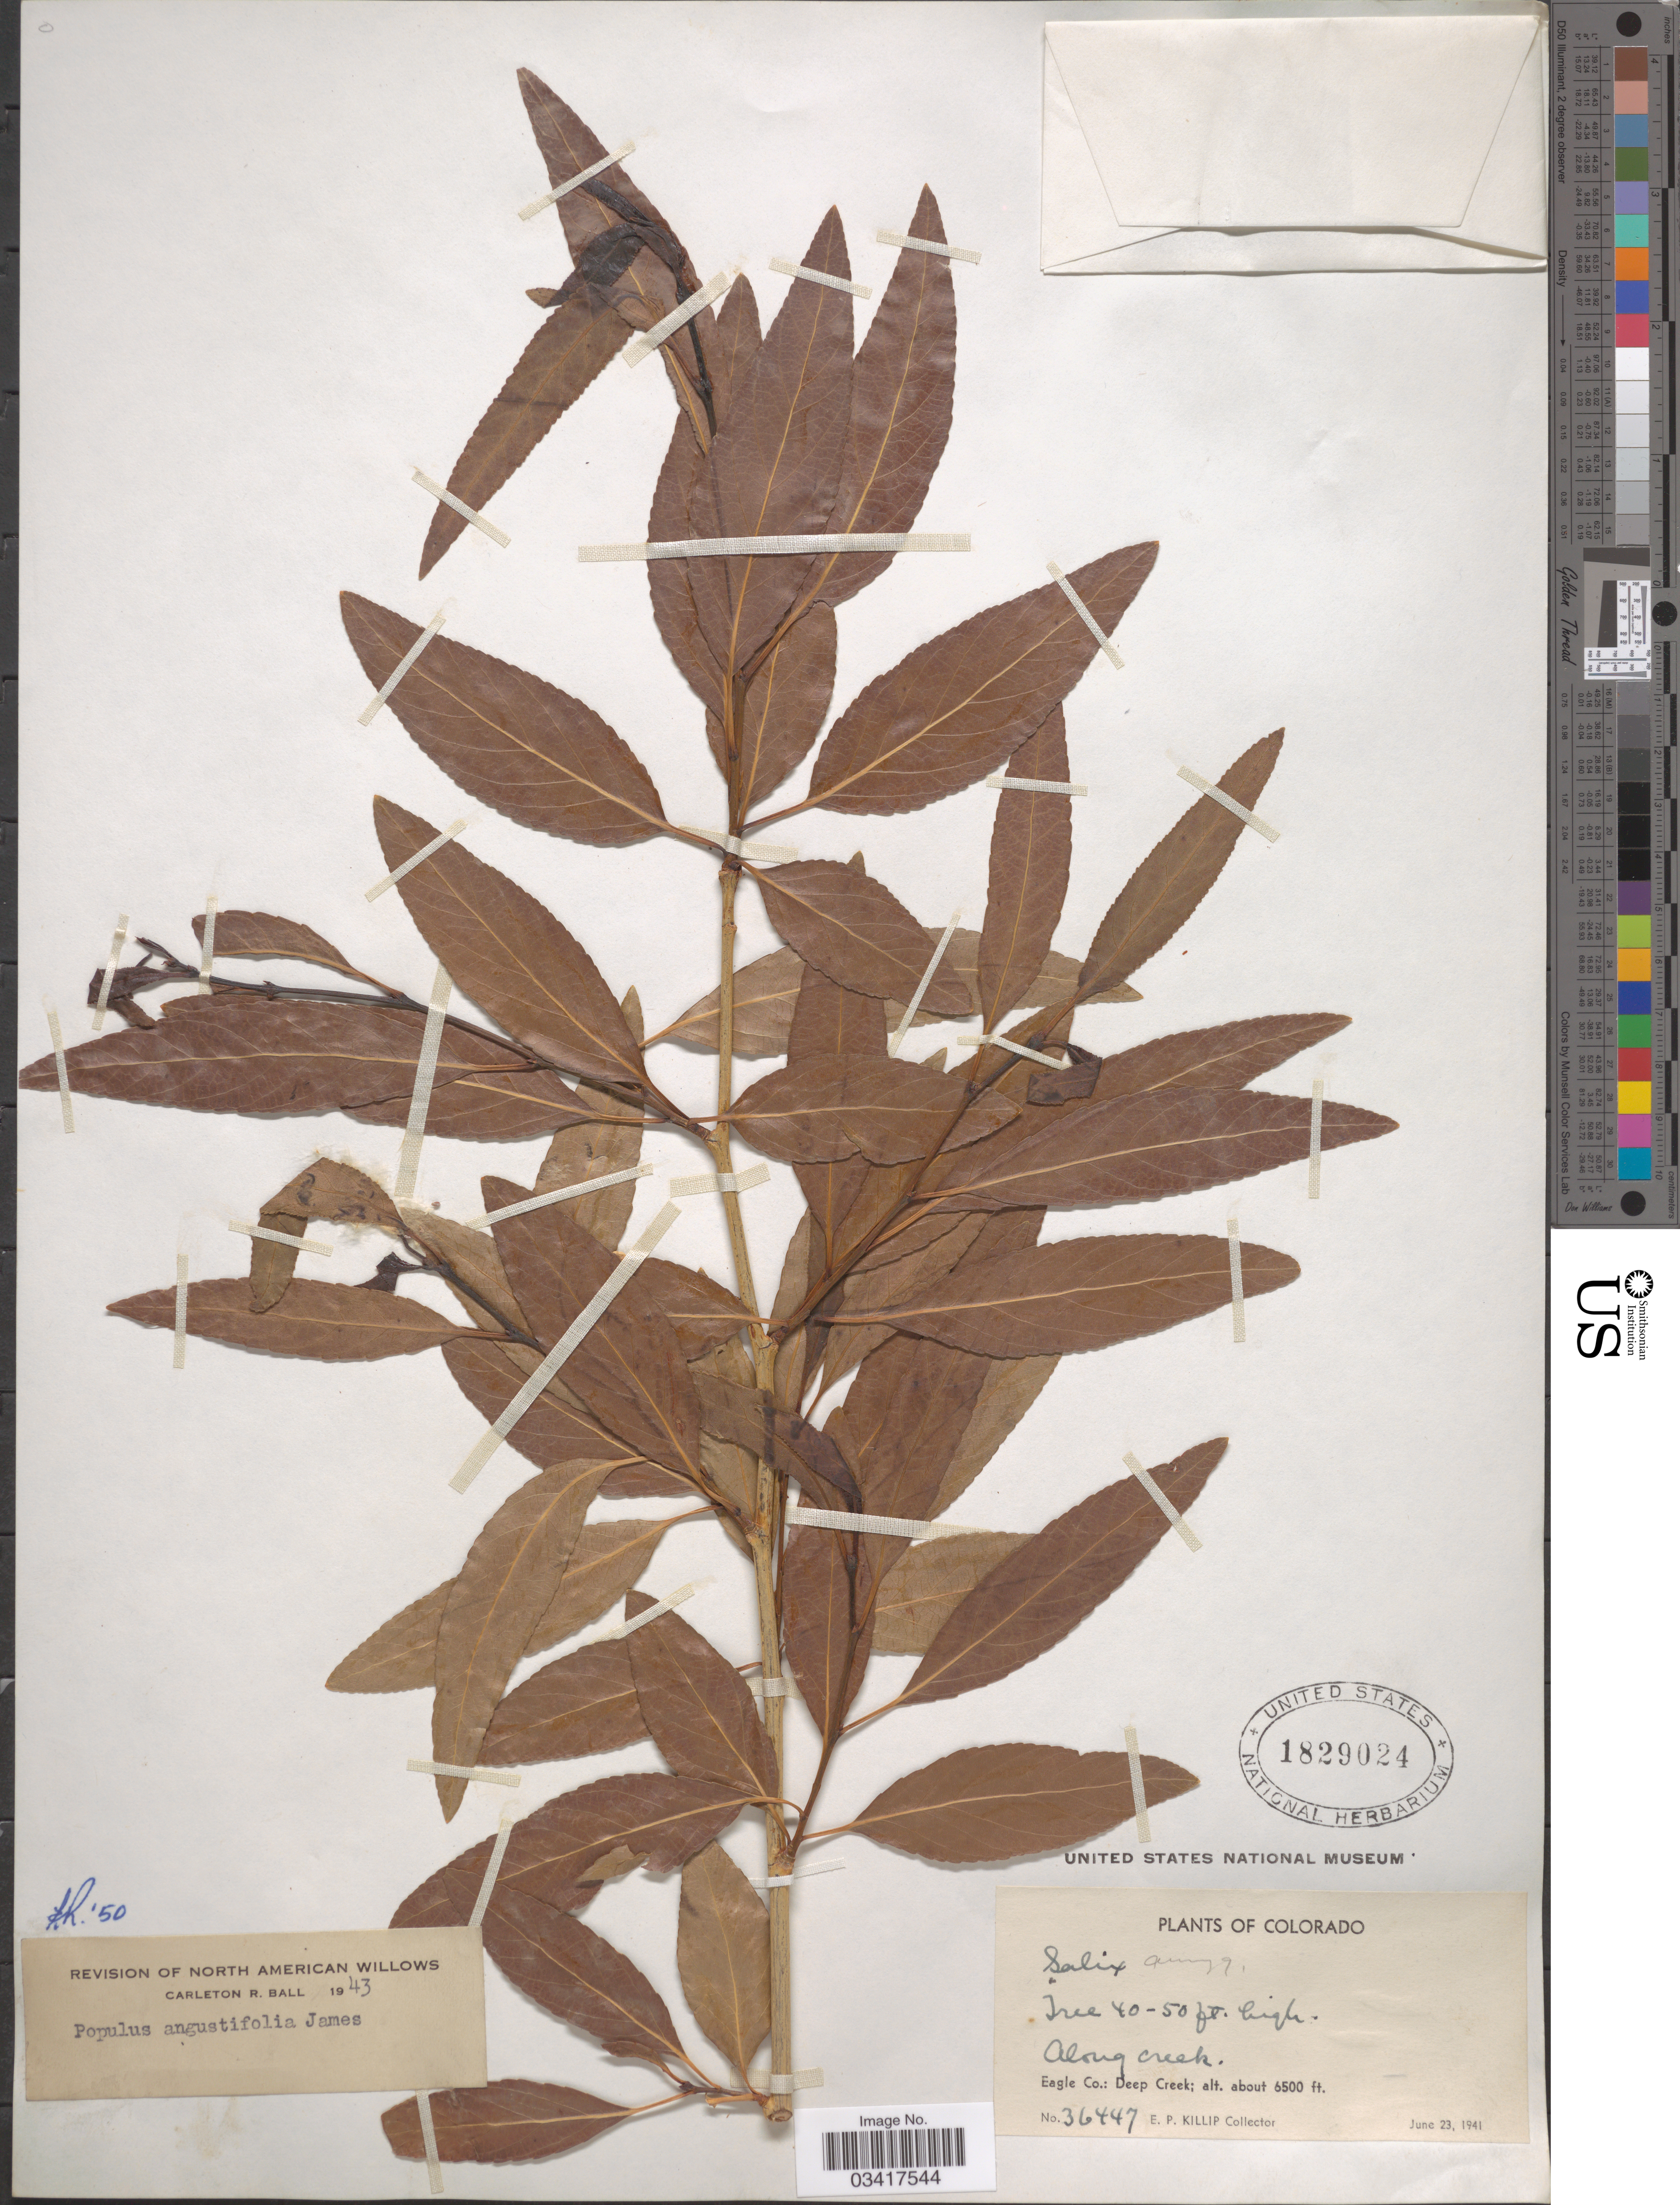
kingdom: Plantae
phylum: Tracheophyta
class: Magnoliopsida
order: Malpighiales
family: Salicaceae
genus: Populus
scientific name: Populus angustifolia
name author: E. James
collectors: E. P. Killip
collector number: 36447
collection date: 1941-06-23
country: United States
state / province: Colorado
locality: Eagle Co.: Deep Creek.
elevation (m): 1981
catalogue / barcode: US 1829024